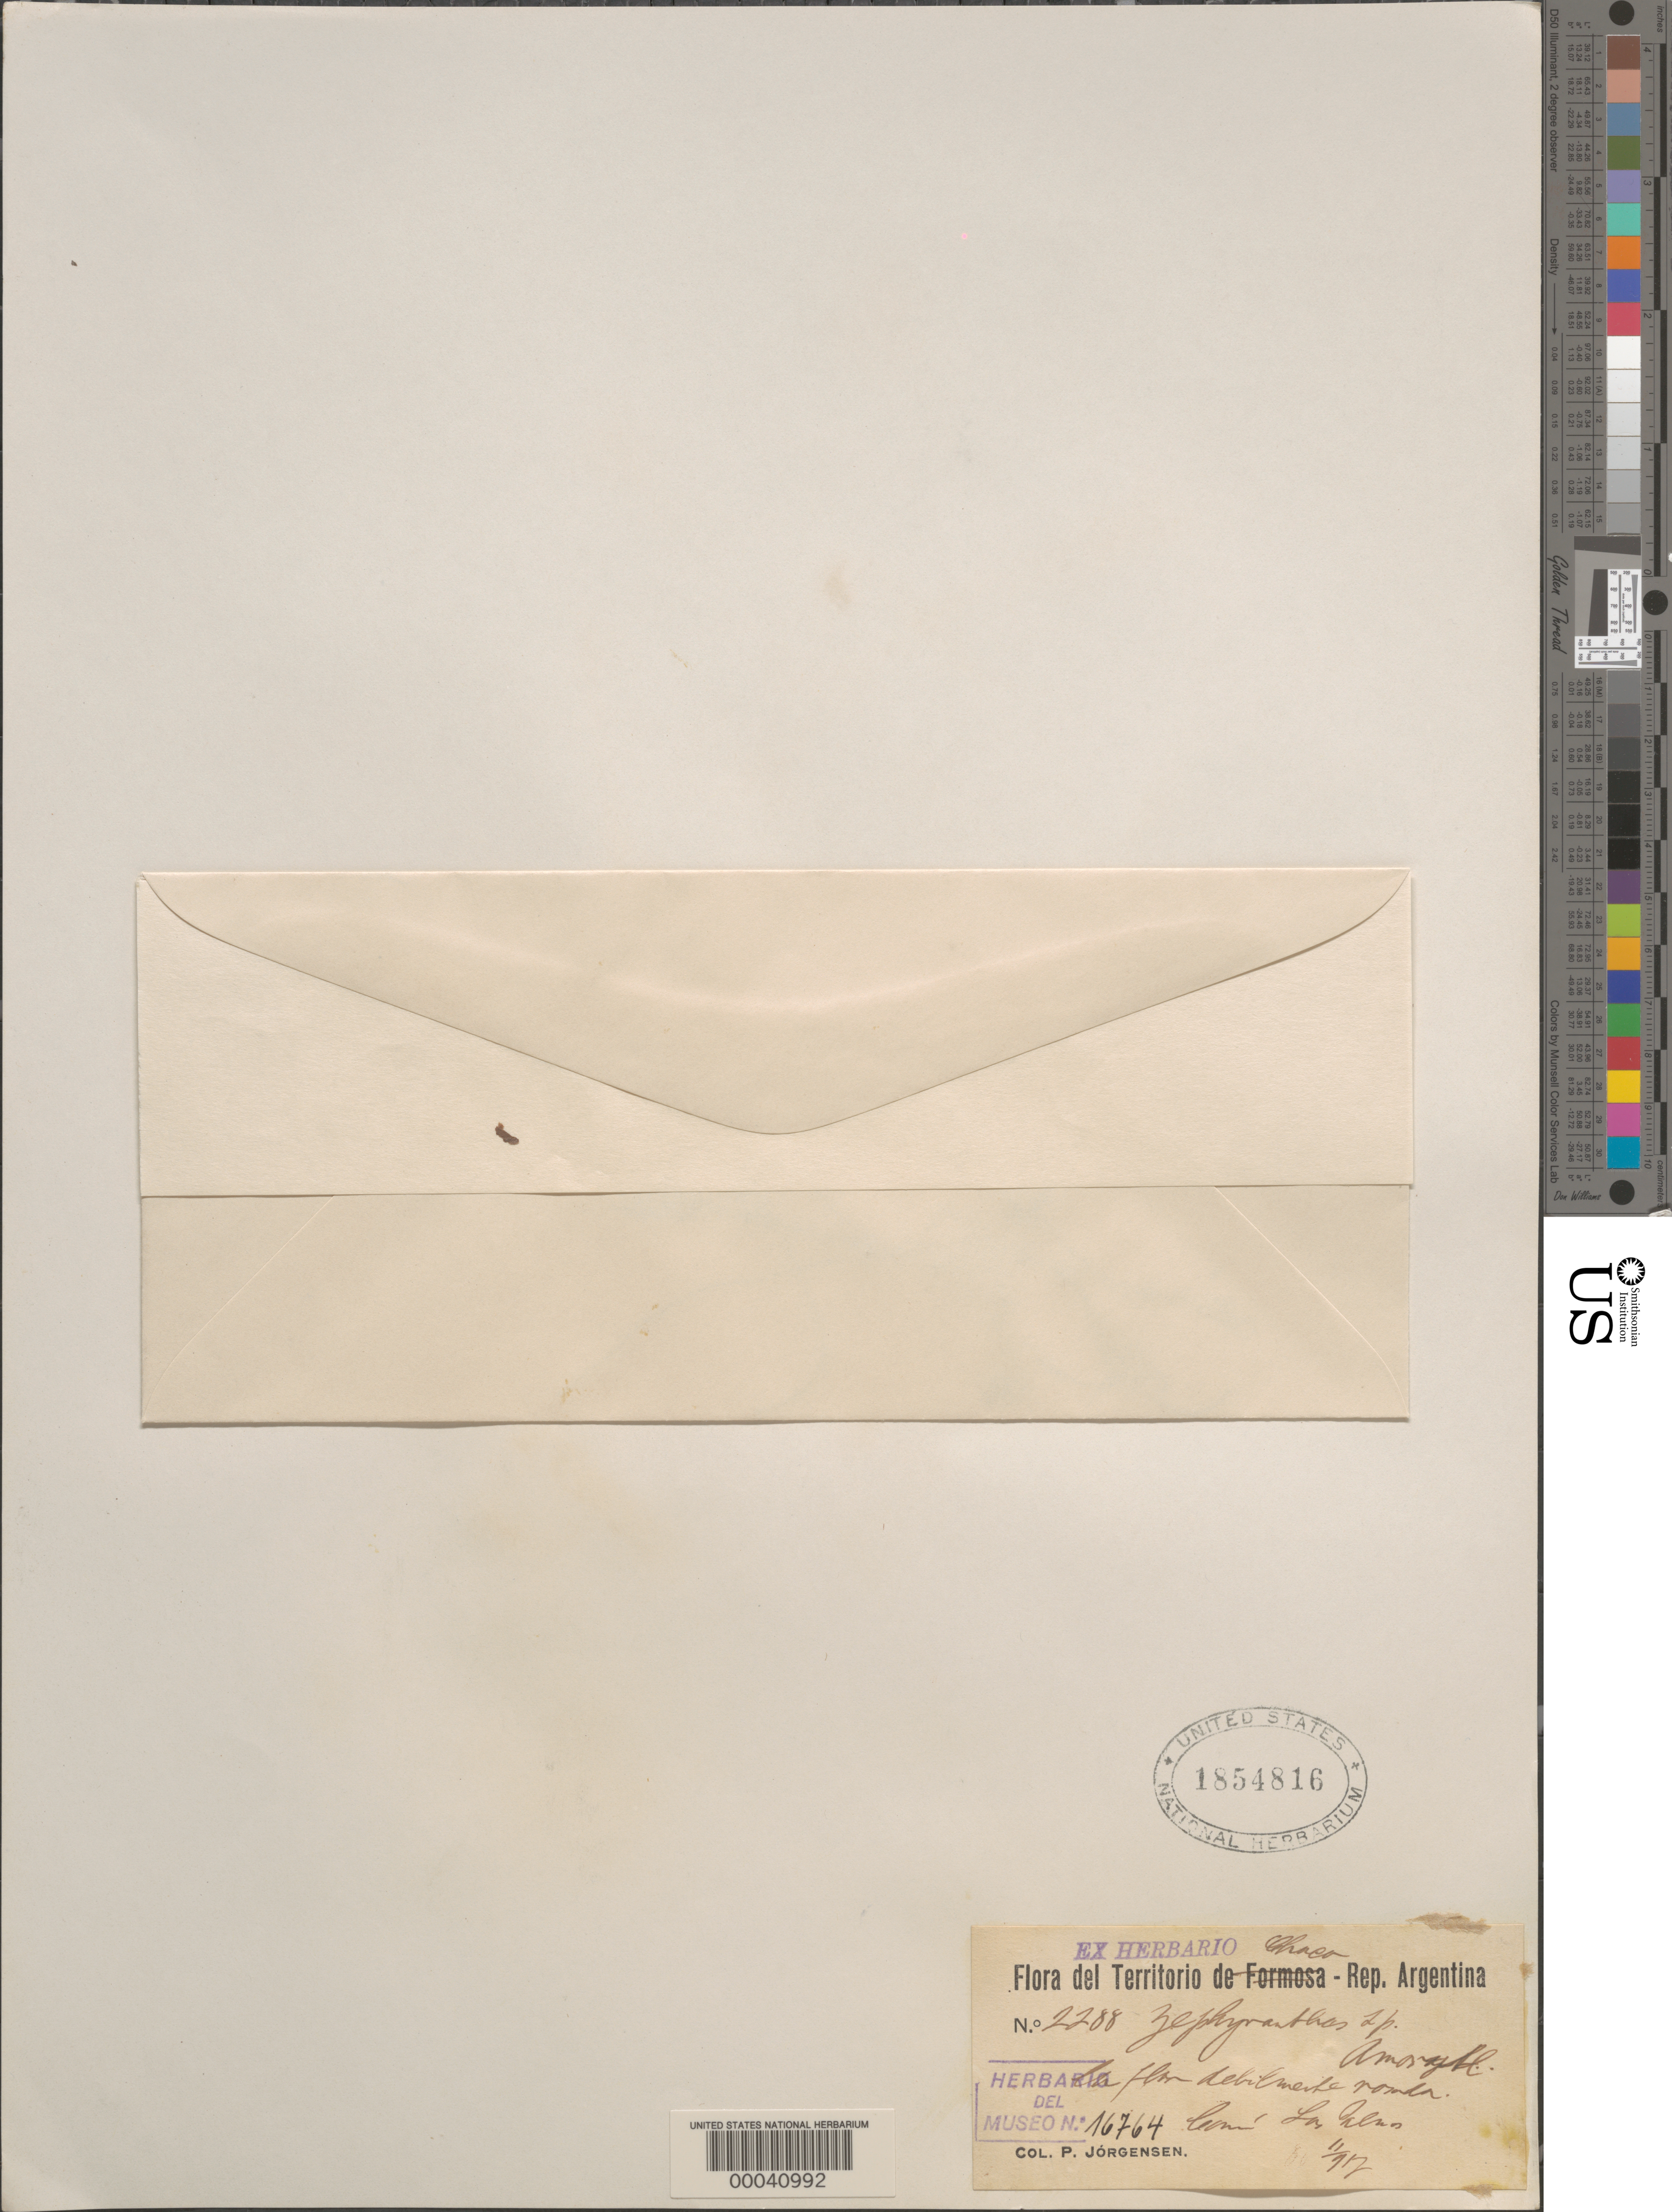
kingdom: Plantae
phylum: Tracheophyta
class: Liliopsida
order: Asparagales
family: Amaryllidaceae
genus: Zephyranthes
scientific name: Zephyranthes sp.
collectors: P. Jorgensen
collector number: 2288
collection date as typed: Nov 1912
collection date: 1912-11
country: Argentina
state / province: Chaco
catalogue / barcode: US 1854816